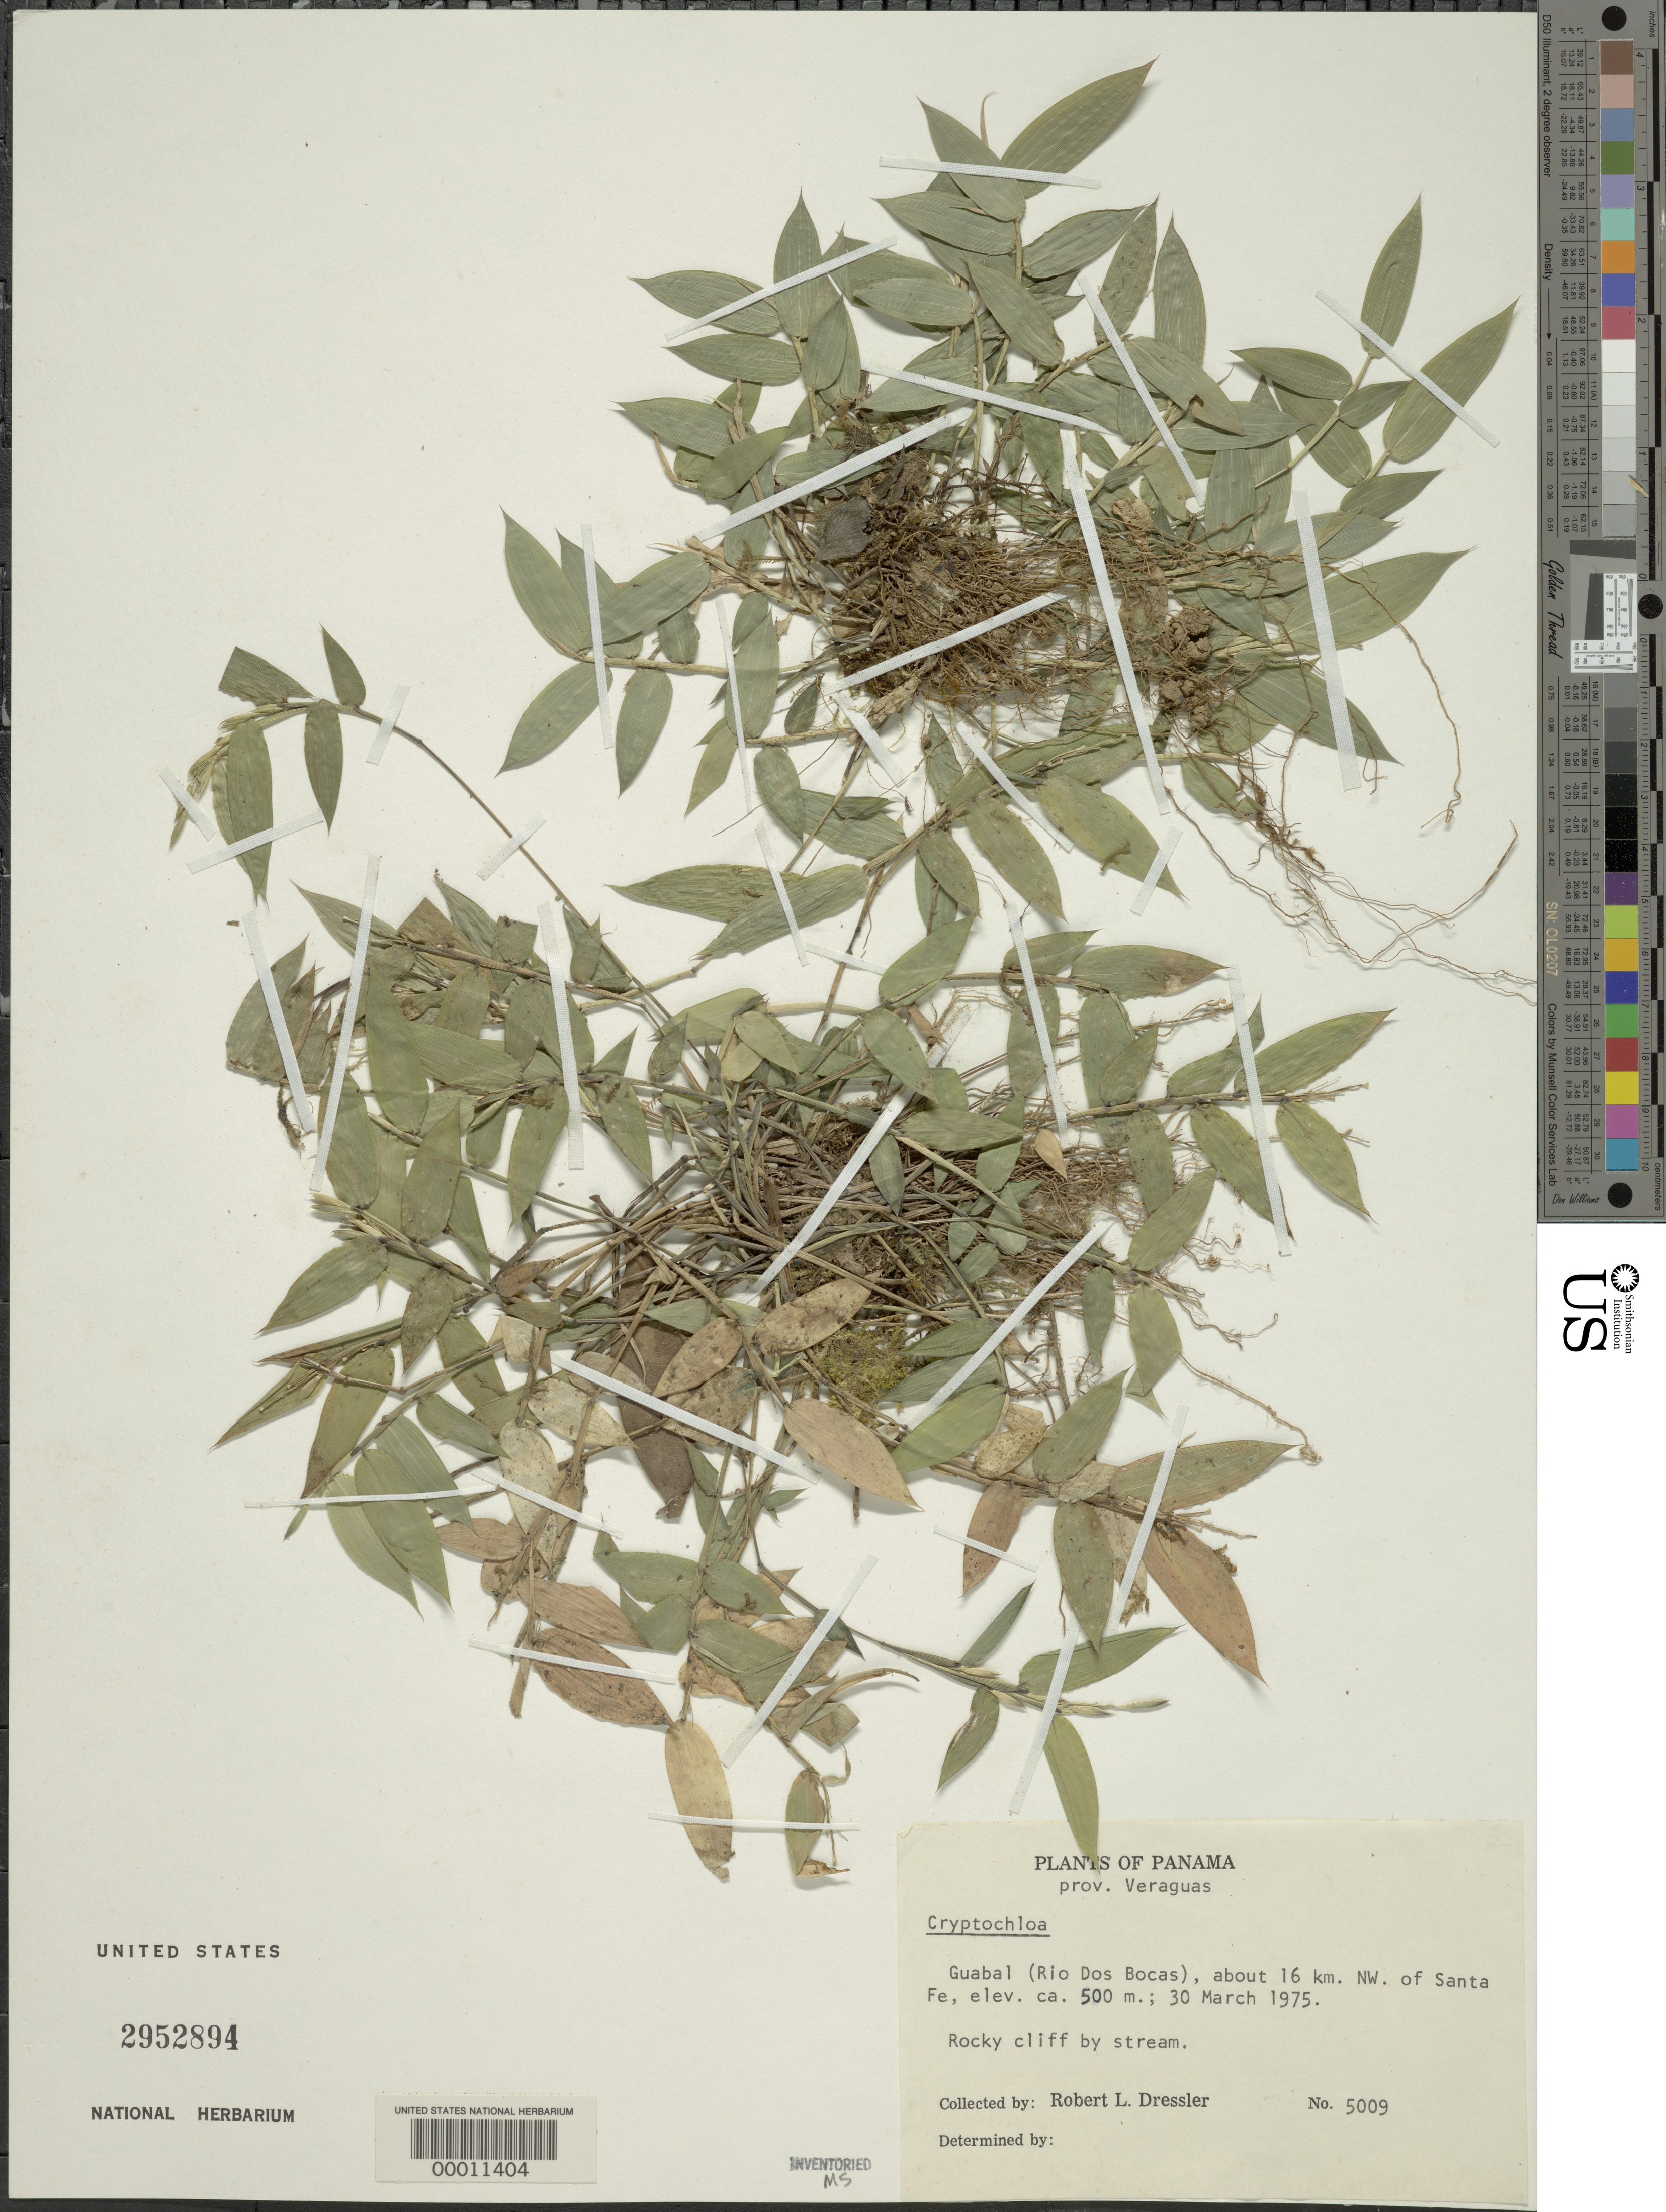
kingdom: Plantae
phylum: Tracheophyta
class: Liliopsida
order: Poales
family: Poaceae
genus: Cryptochloa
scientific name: Cryptochloa sp.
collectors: R. Dressler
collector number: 5009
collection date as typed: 30 Mar 1975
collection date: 1975-03-30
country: Panama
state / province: Veraguas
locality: Guabal, Rio dos Bocas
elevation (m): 500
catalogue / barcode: US 2952894